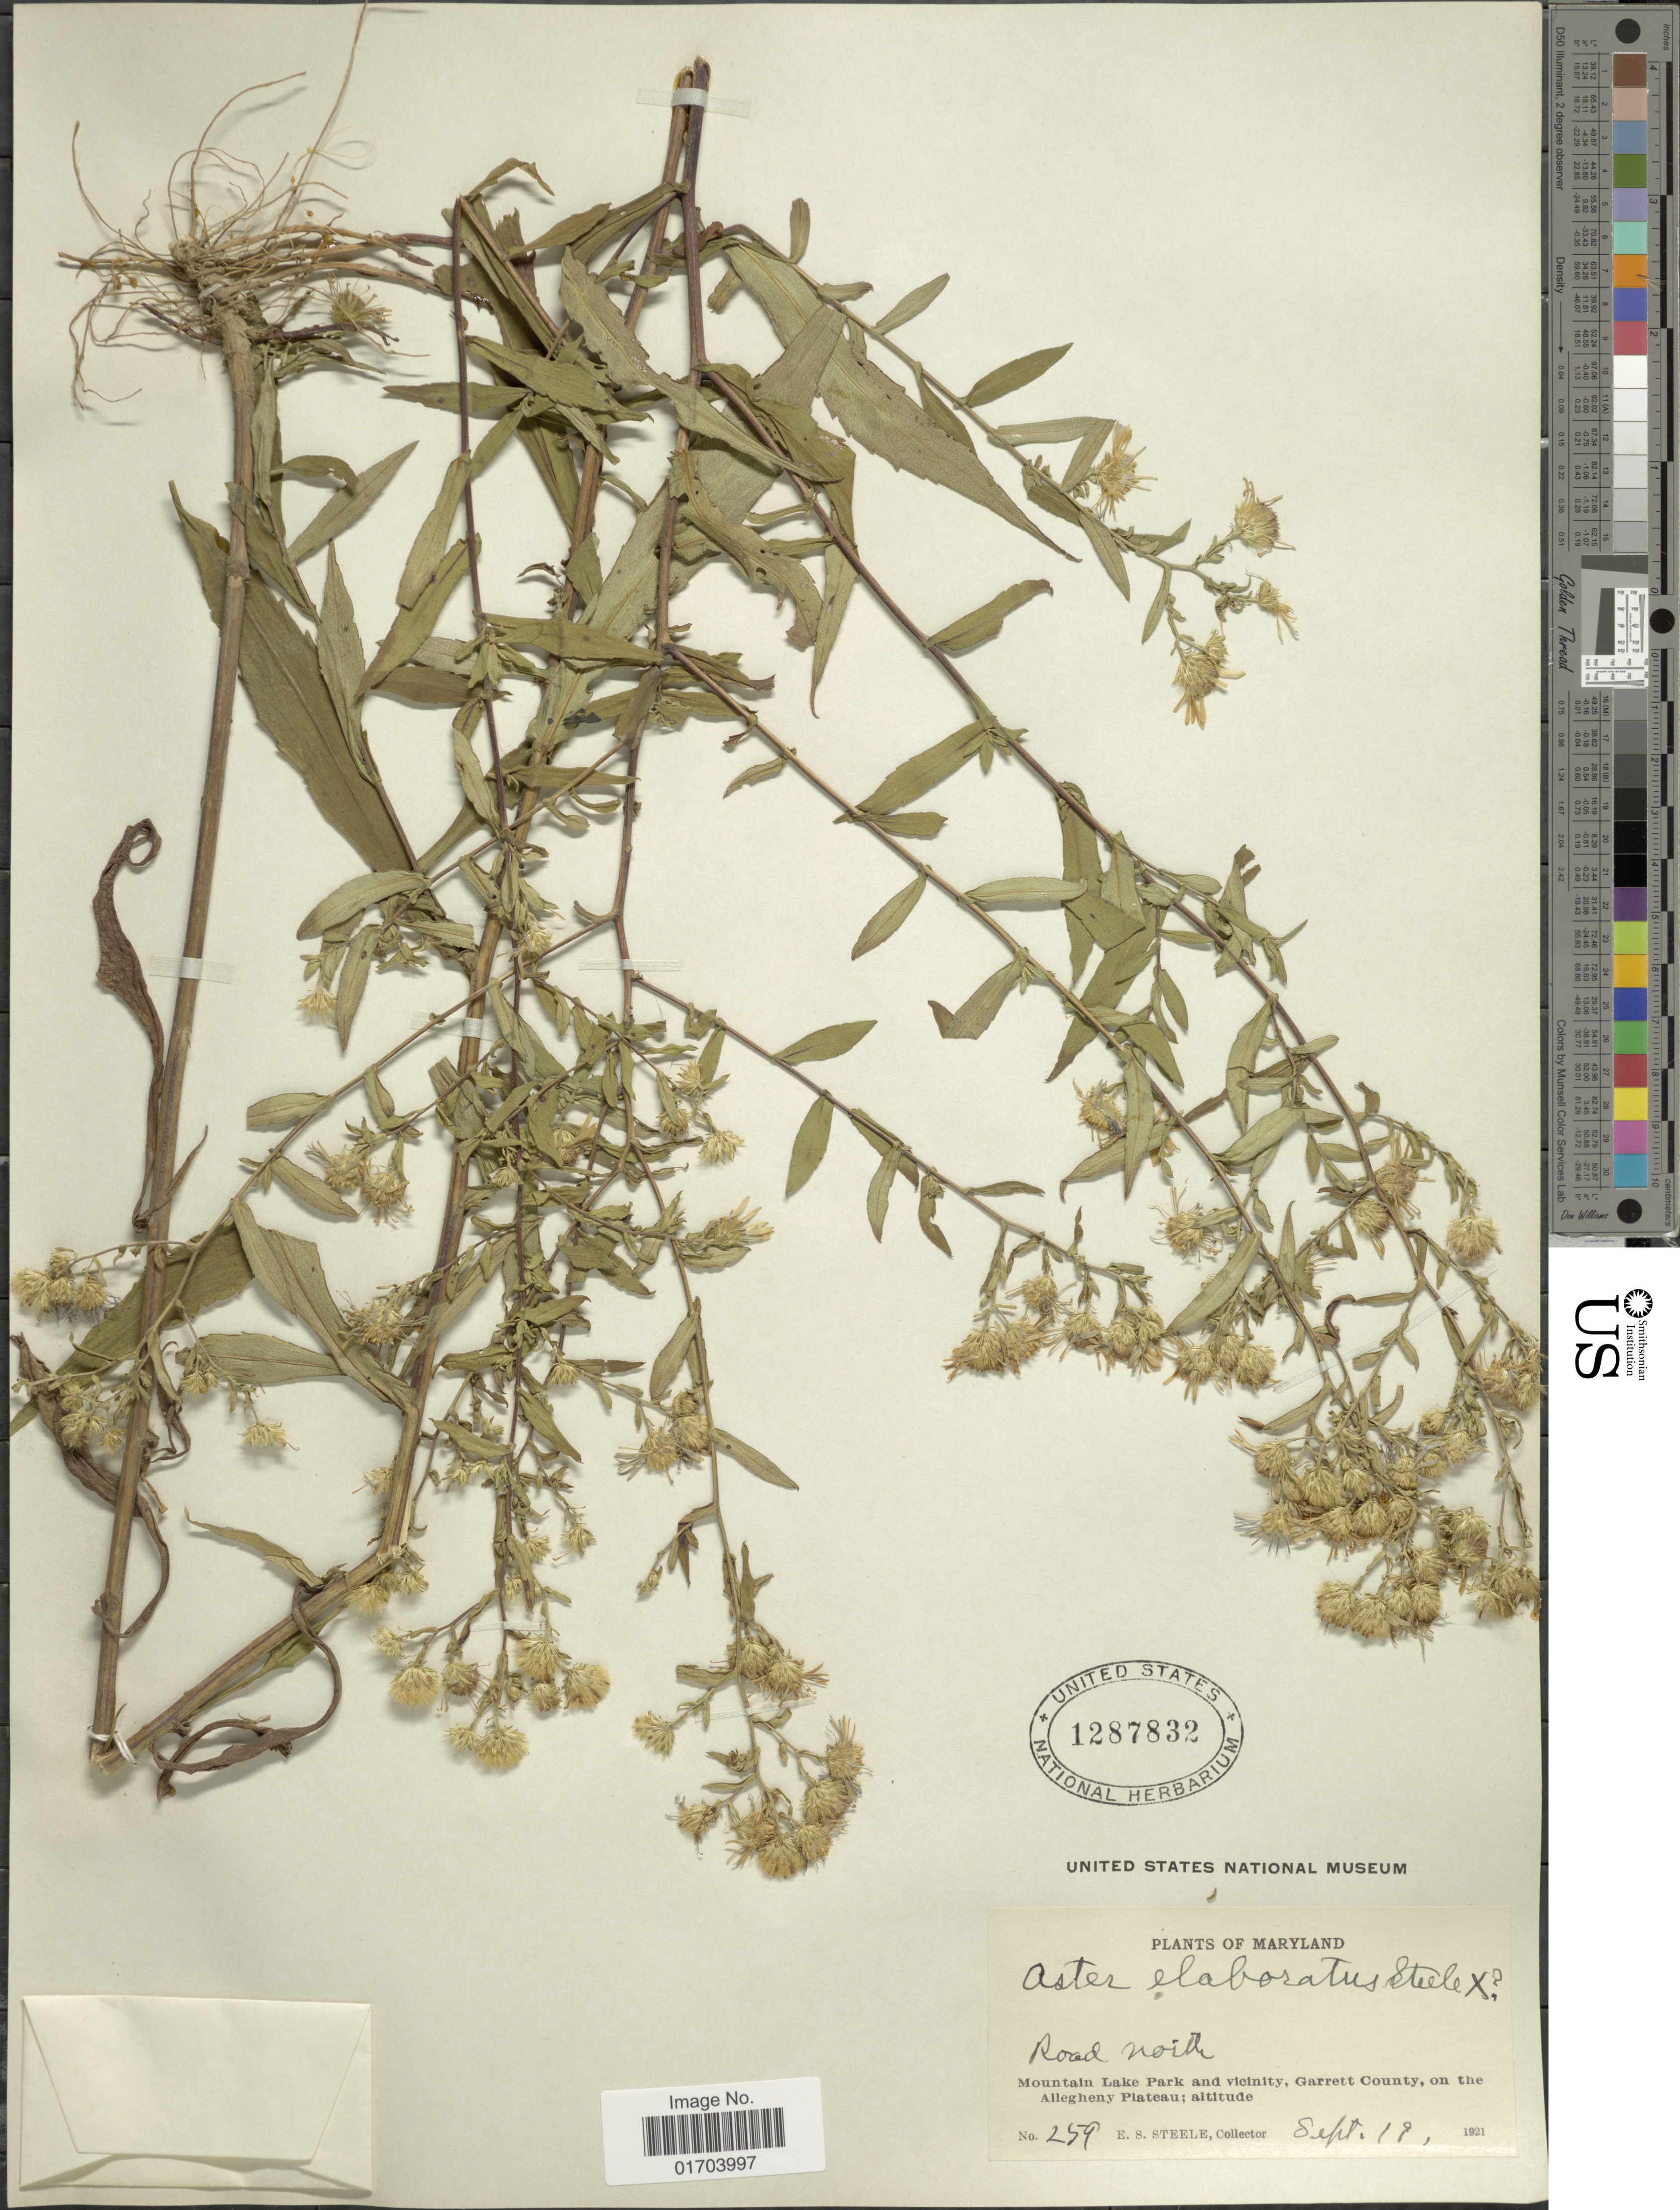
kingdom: Plantae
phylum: Tracheophyta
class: Magnoliopsida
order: Asterales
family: Asteraceae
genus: Aster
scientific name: Aster elaboratus E.S. Steele sp. nov. ined.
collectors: E. Steele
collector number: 259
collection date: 1921-09-19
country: United States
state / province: Maryland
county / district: Garrett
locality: Road north, Mountain Lake park and Vicinity, Garrett County, on the Allegheny Plateau.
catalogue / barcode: US 1287832